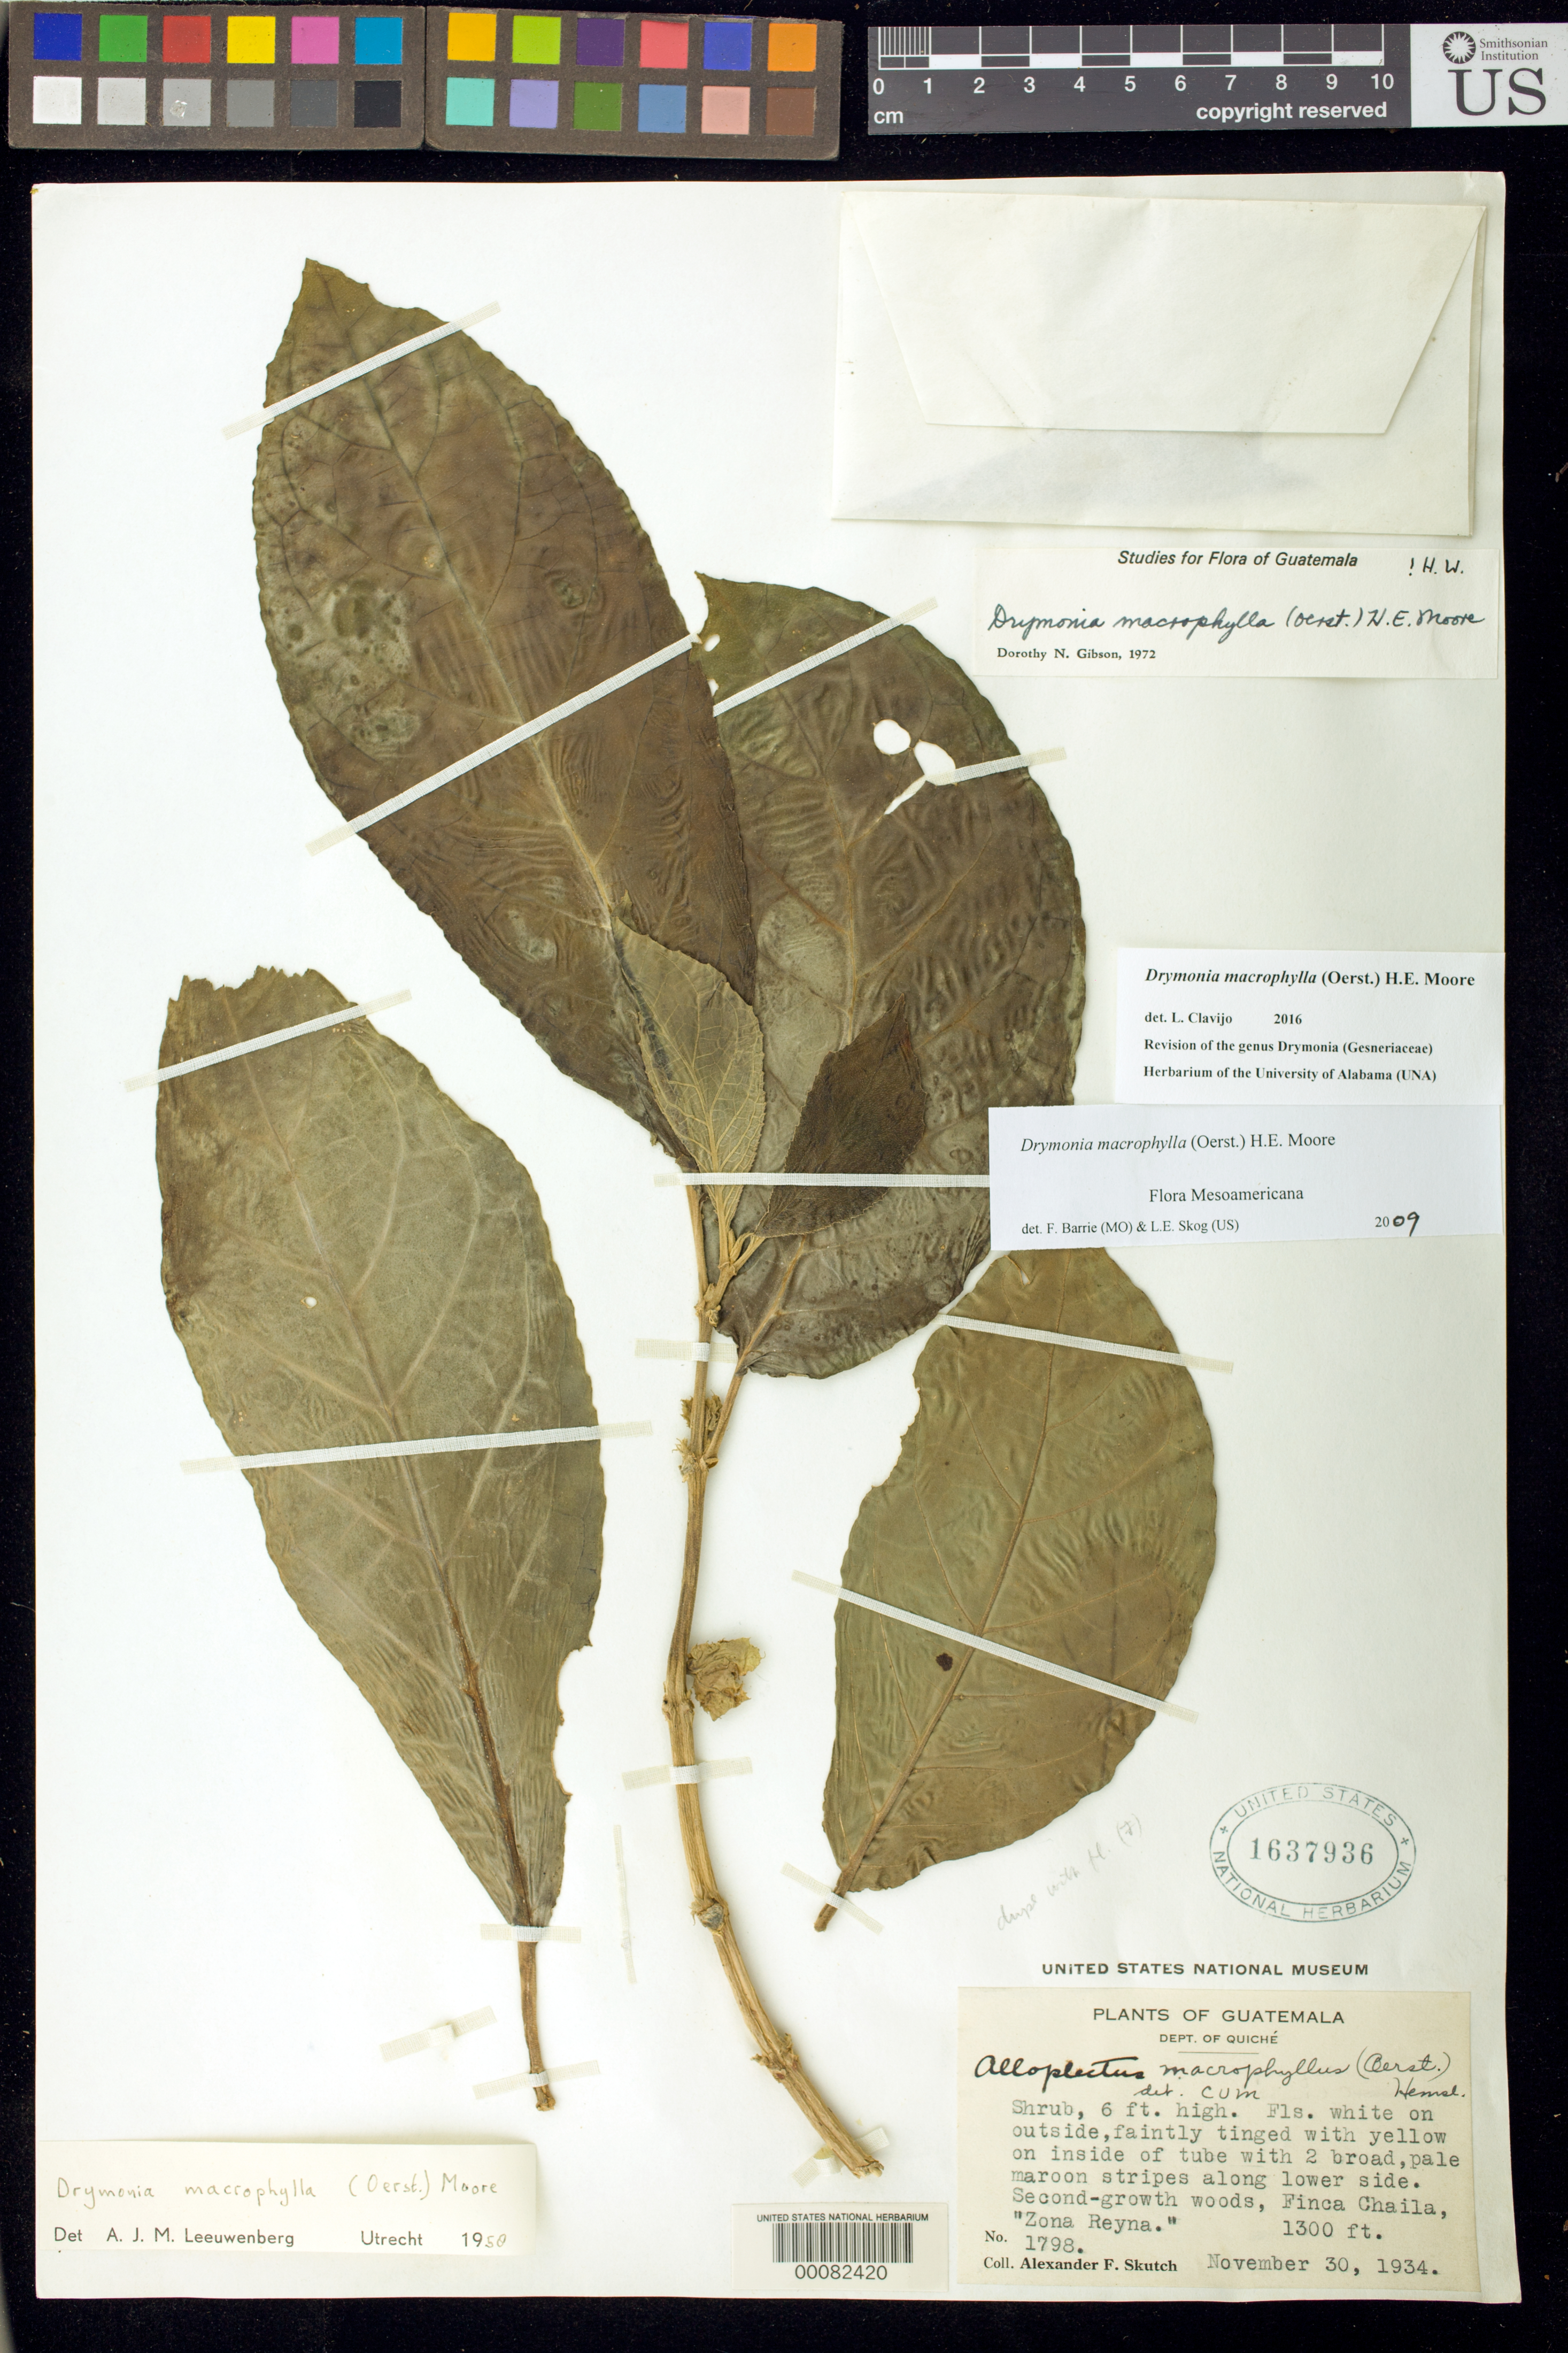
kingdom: Plantae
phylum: Tracheophyta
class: Magnoliopsida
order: Lamiales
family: Gesneriaceae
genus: Drymonia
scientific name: Drymonia macrophylla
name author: (Oerst.) H.E. Moore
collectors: A. F. Skutch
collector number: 1798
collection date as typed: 30 Nov 1934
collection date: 1934-11-30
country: Guatemala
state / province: El Quiché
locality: Finca Chaila, "zona reyna"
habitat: Second growth woods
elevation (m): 396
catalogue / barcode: US 1637936